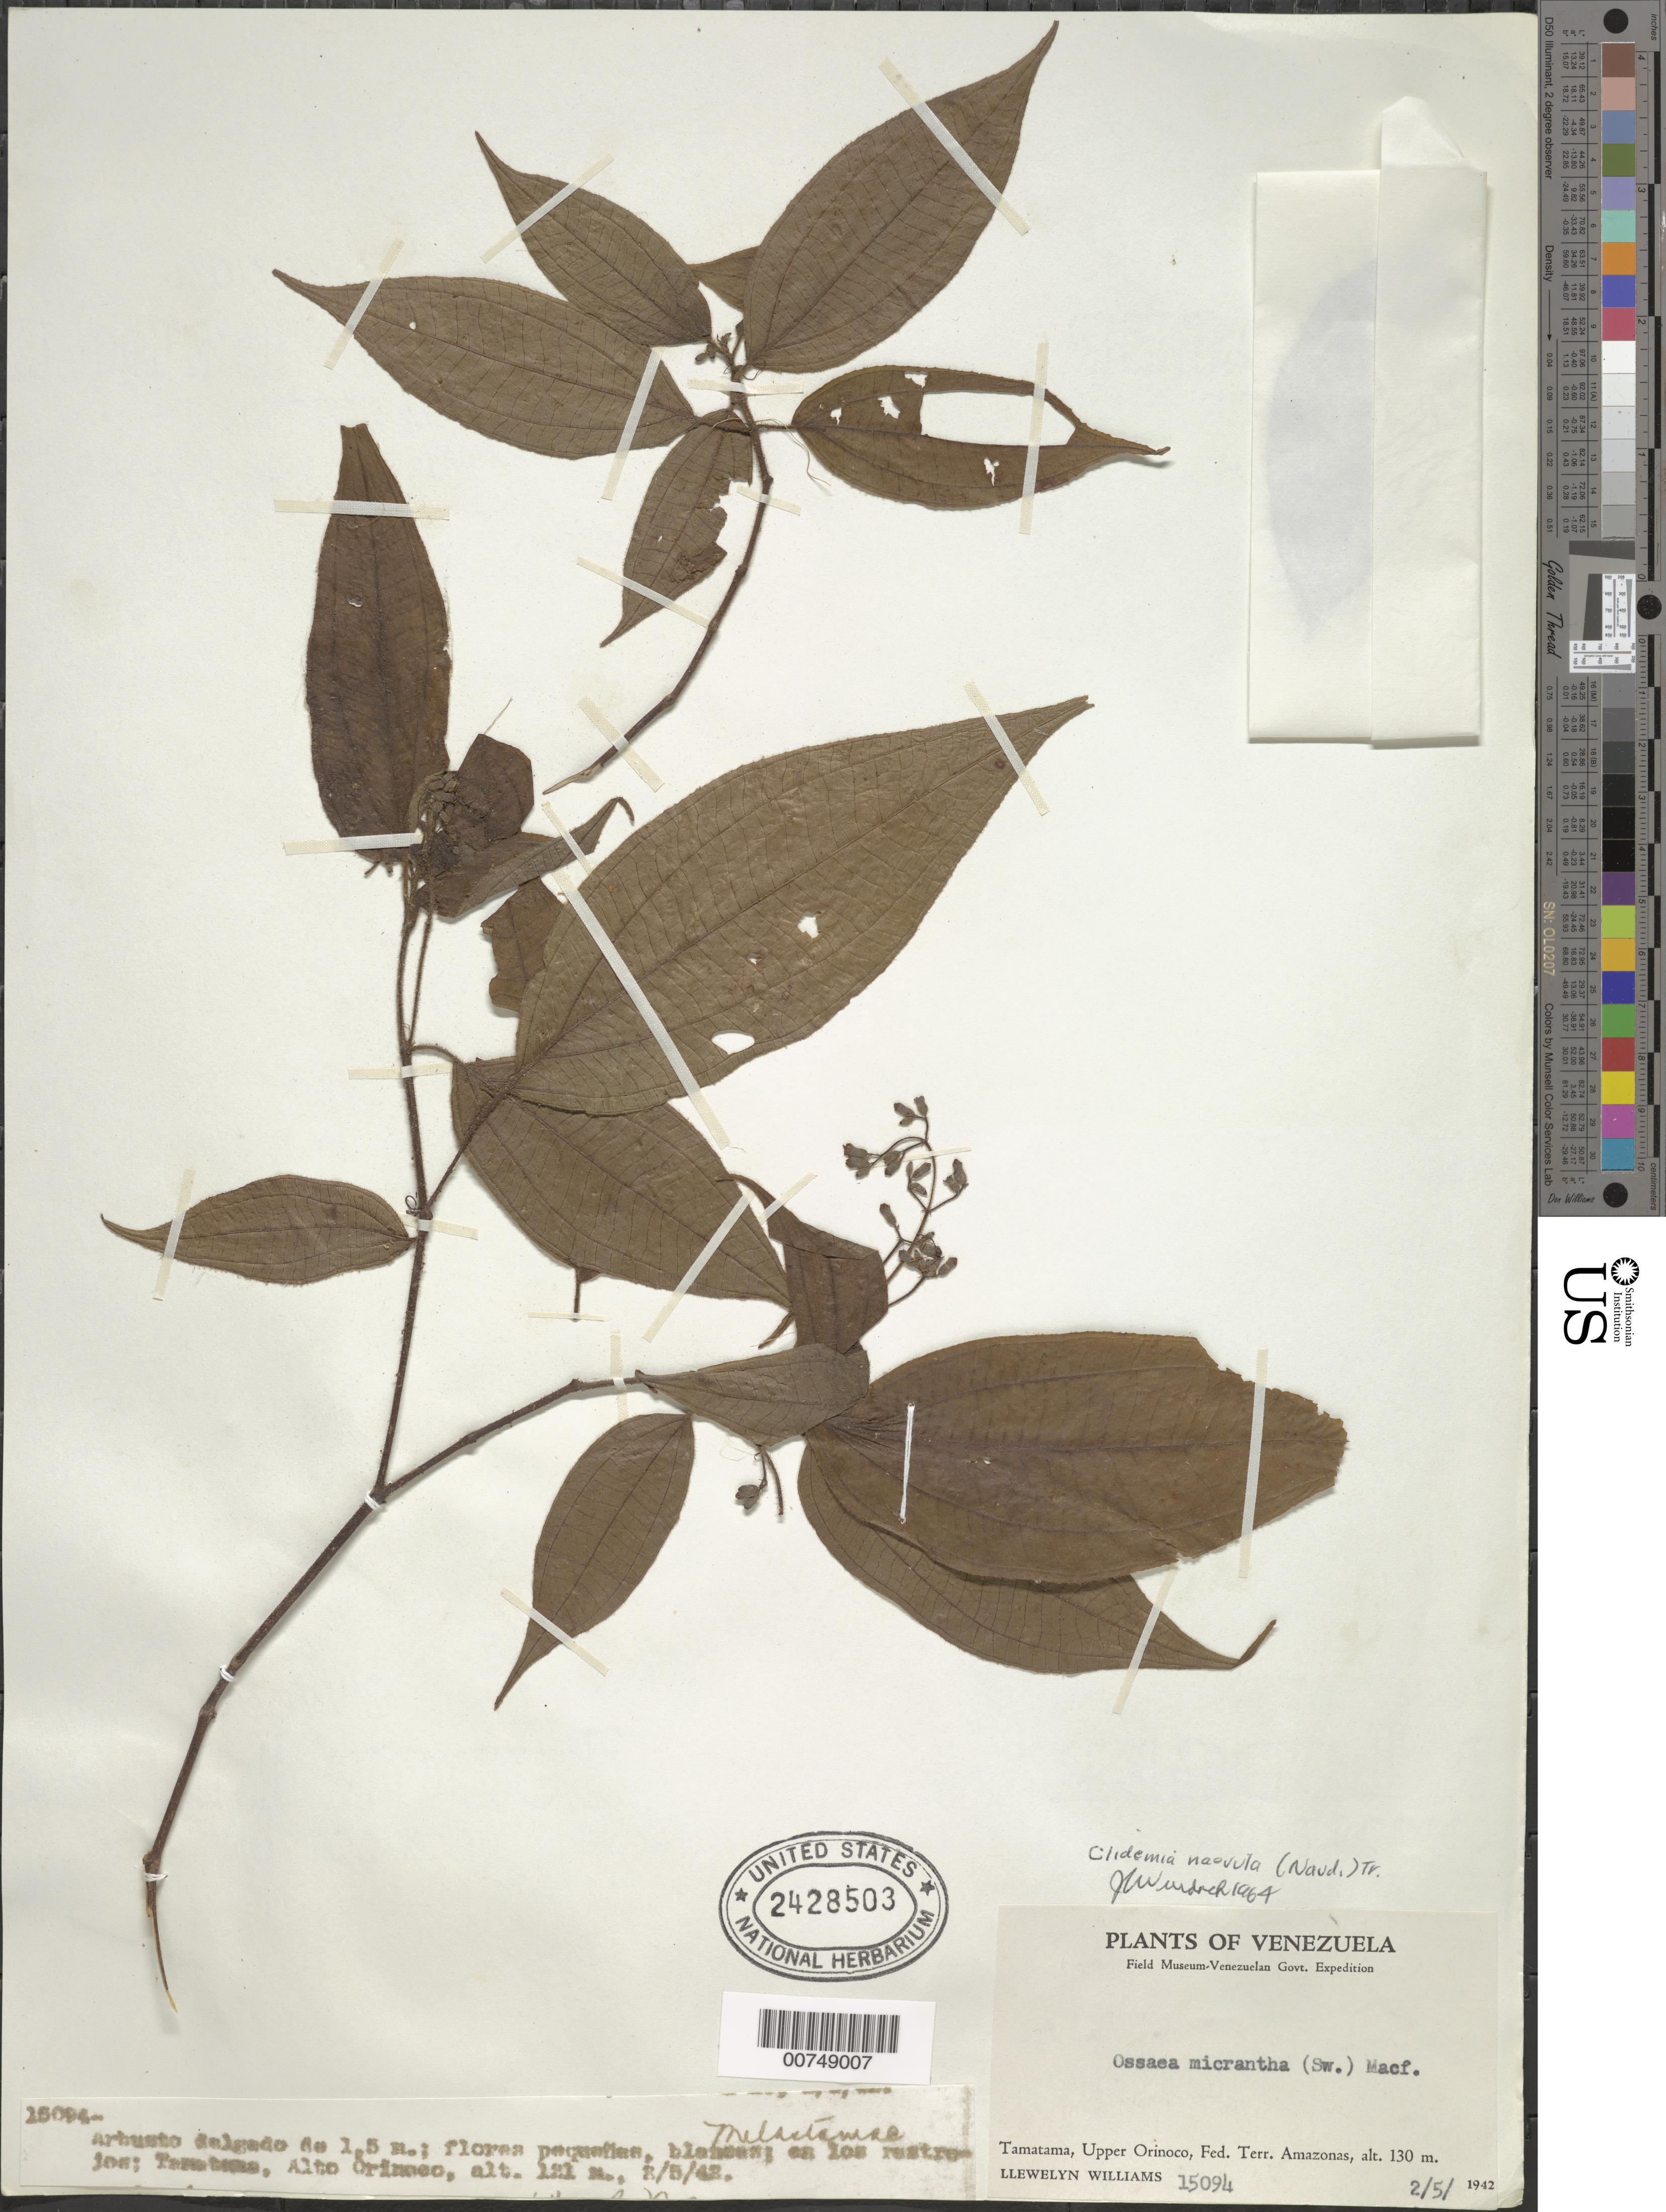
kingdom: Plantae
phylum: Tracheophyta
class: Magnoliopsida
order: Myrtales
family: Melastomataceae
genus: Clidemia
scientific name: Clidemia japurensis var. heterobasis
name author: (DC.) Wurdack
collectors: Ll. Williams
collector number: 15094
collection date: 1942-05-02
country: Venezuela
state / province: Amazonas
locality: Tamatama, Upper Orinoco, Fed. Terr. Amazonas. Alto Orinoco.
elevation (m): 121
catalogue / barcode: US 2428503